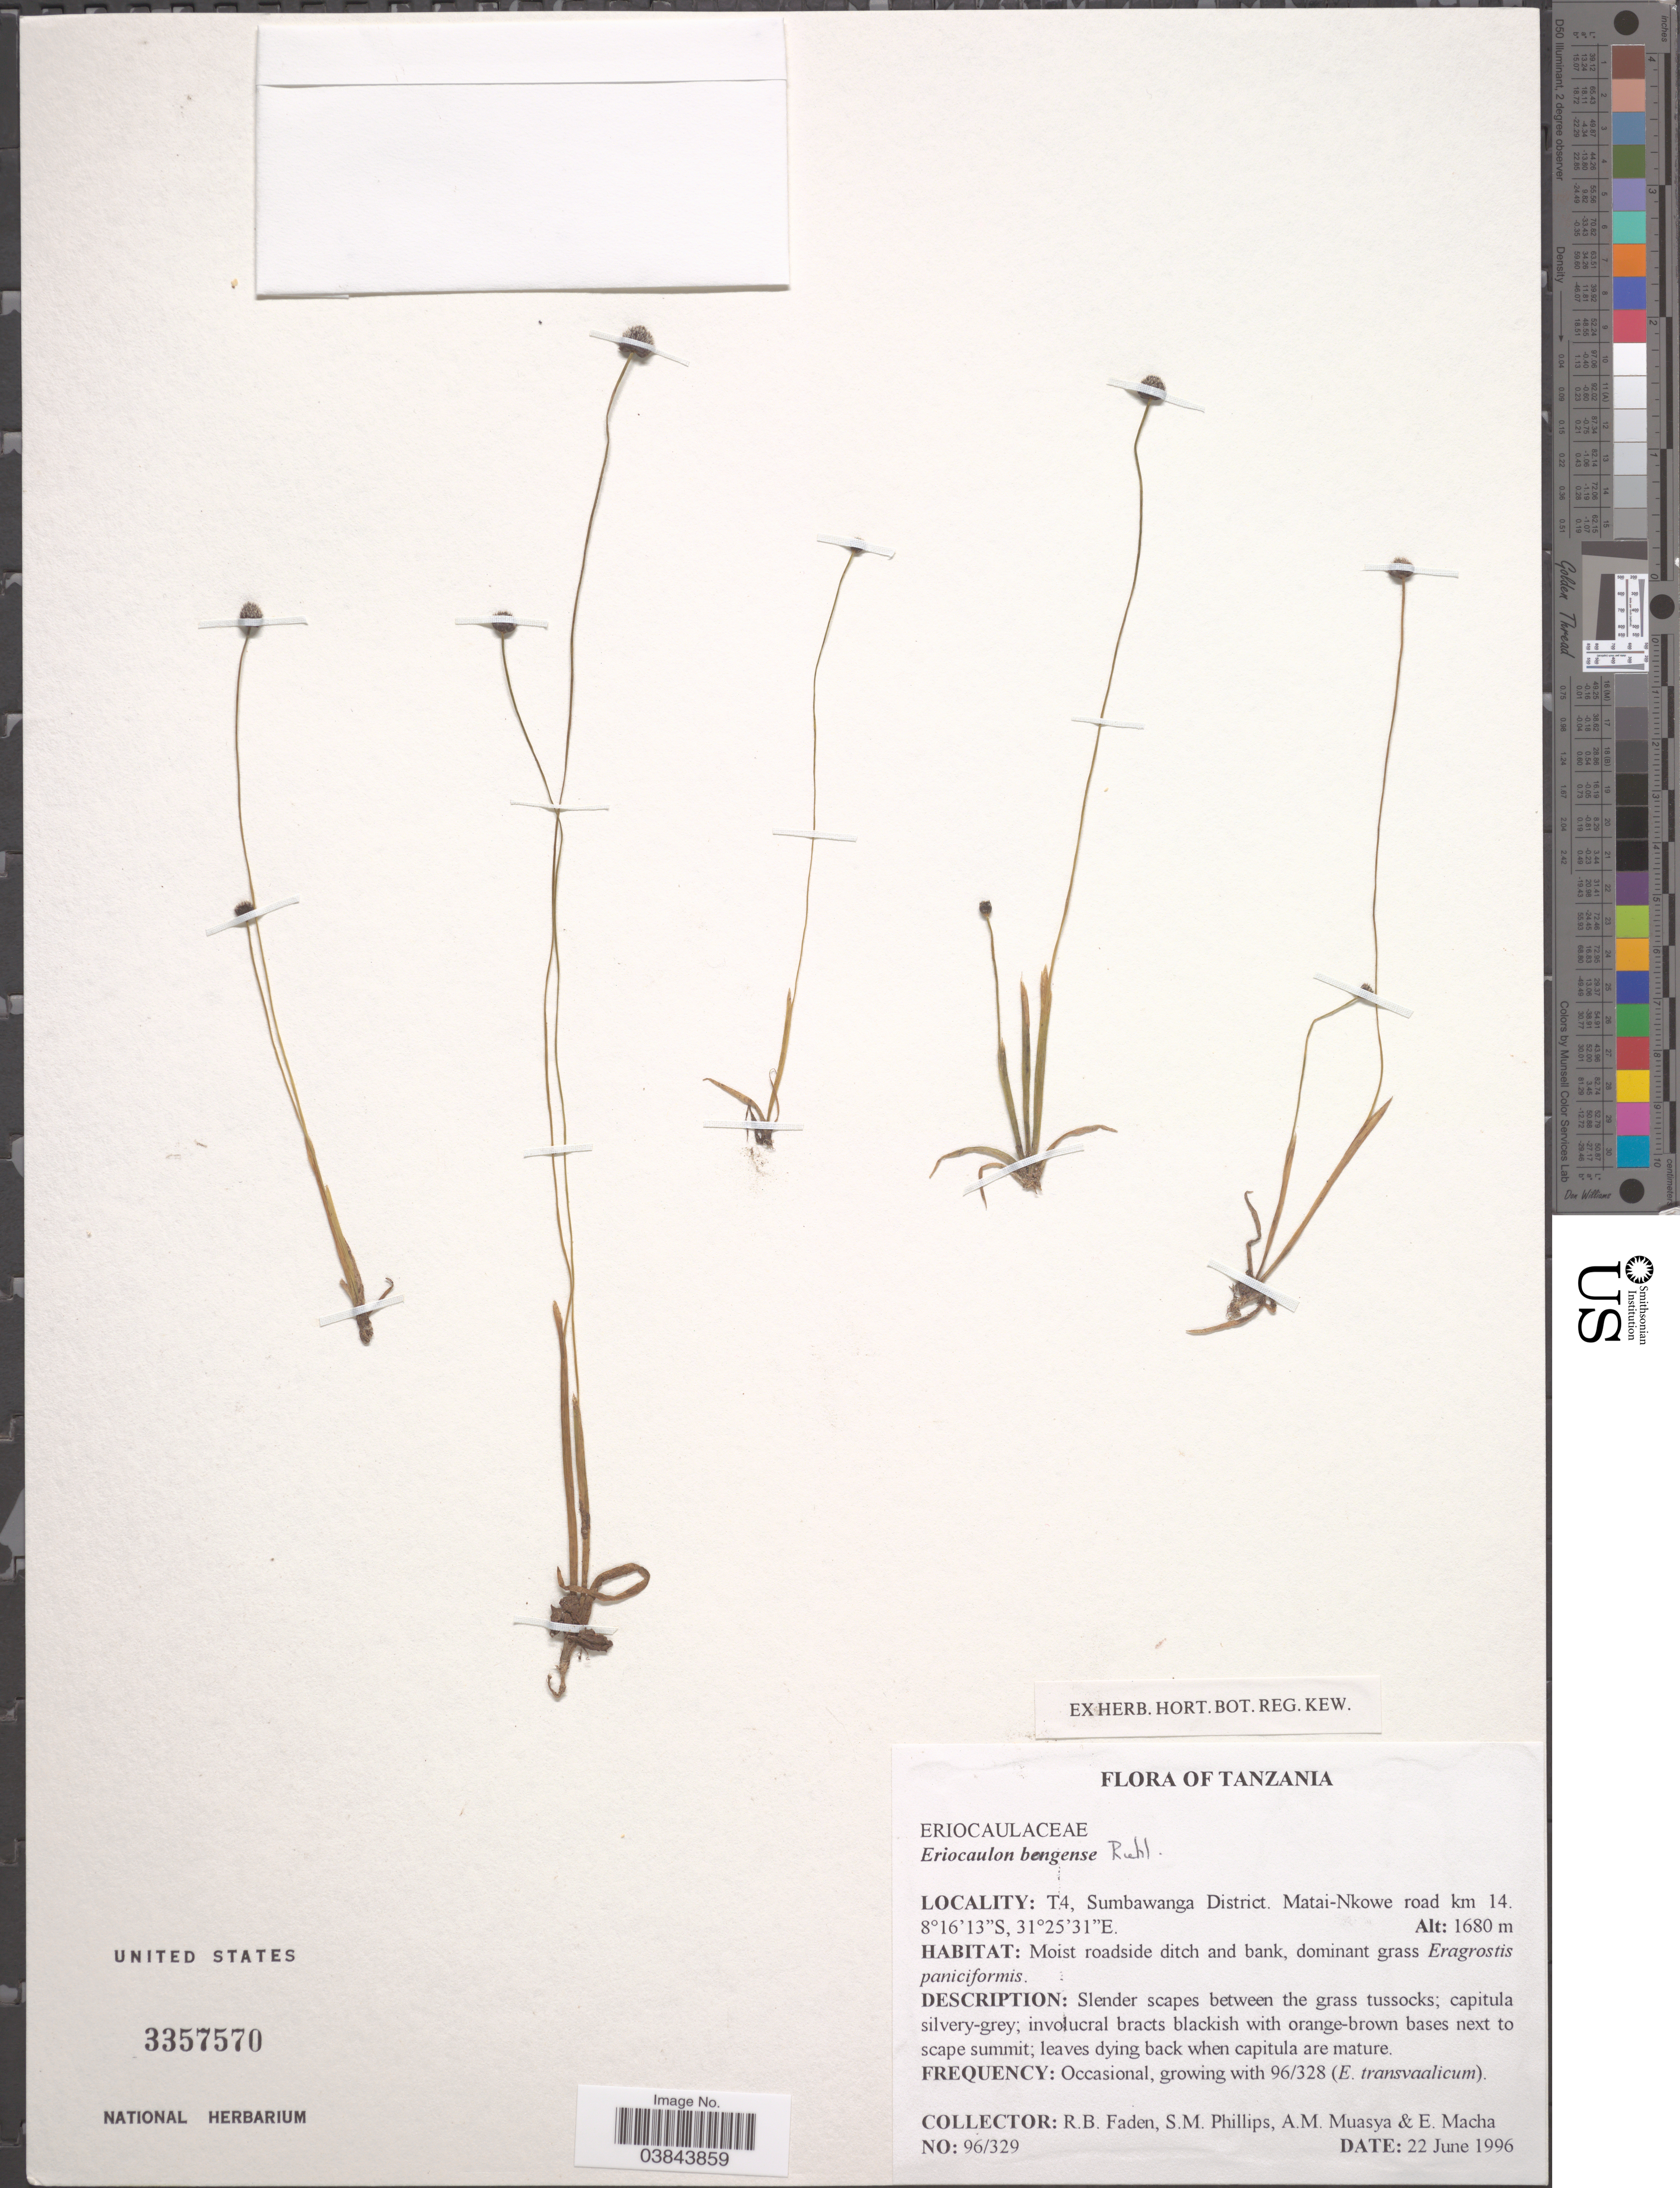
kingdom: Plantae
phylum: Tracheophyta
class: Liliopsida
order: Poales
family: Eriocaulaceae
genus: Eriocaulon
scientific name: Eriocaulon bongense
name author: Engl. & Ruhland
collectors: R. B. Faden, S. M. Phillips, A. Muasya & E. Macha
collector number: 96/329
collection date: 1996-06-22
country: Tanzania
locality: T4, Sumbawanga District. Matai-Nkowe road km 14.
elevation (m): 1680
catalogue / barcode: US 3357570